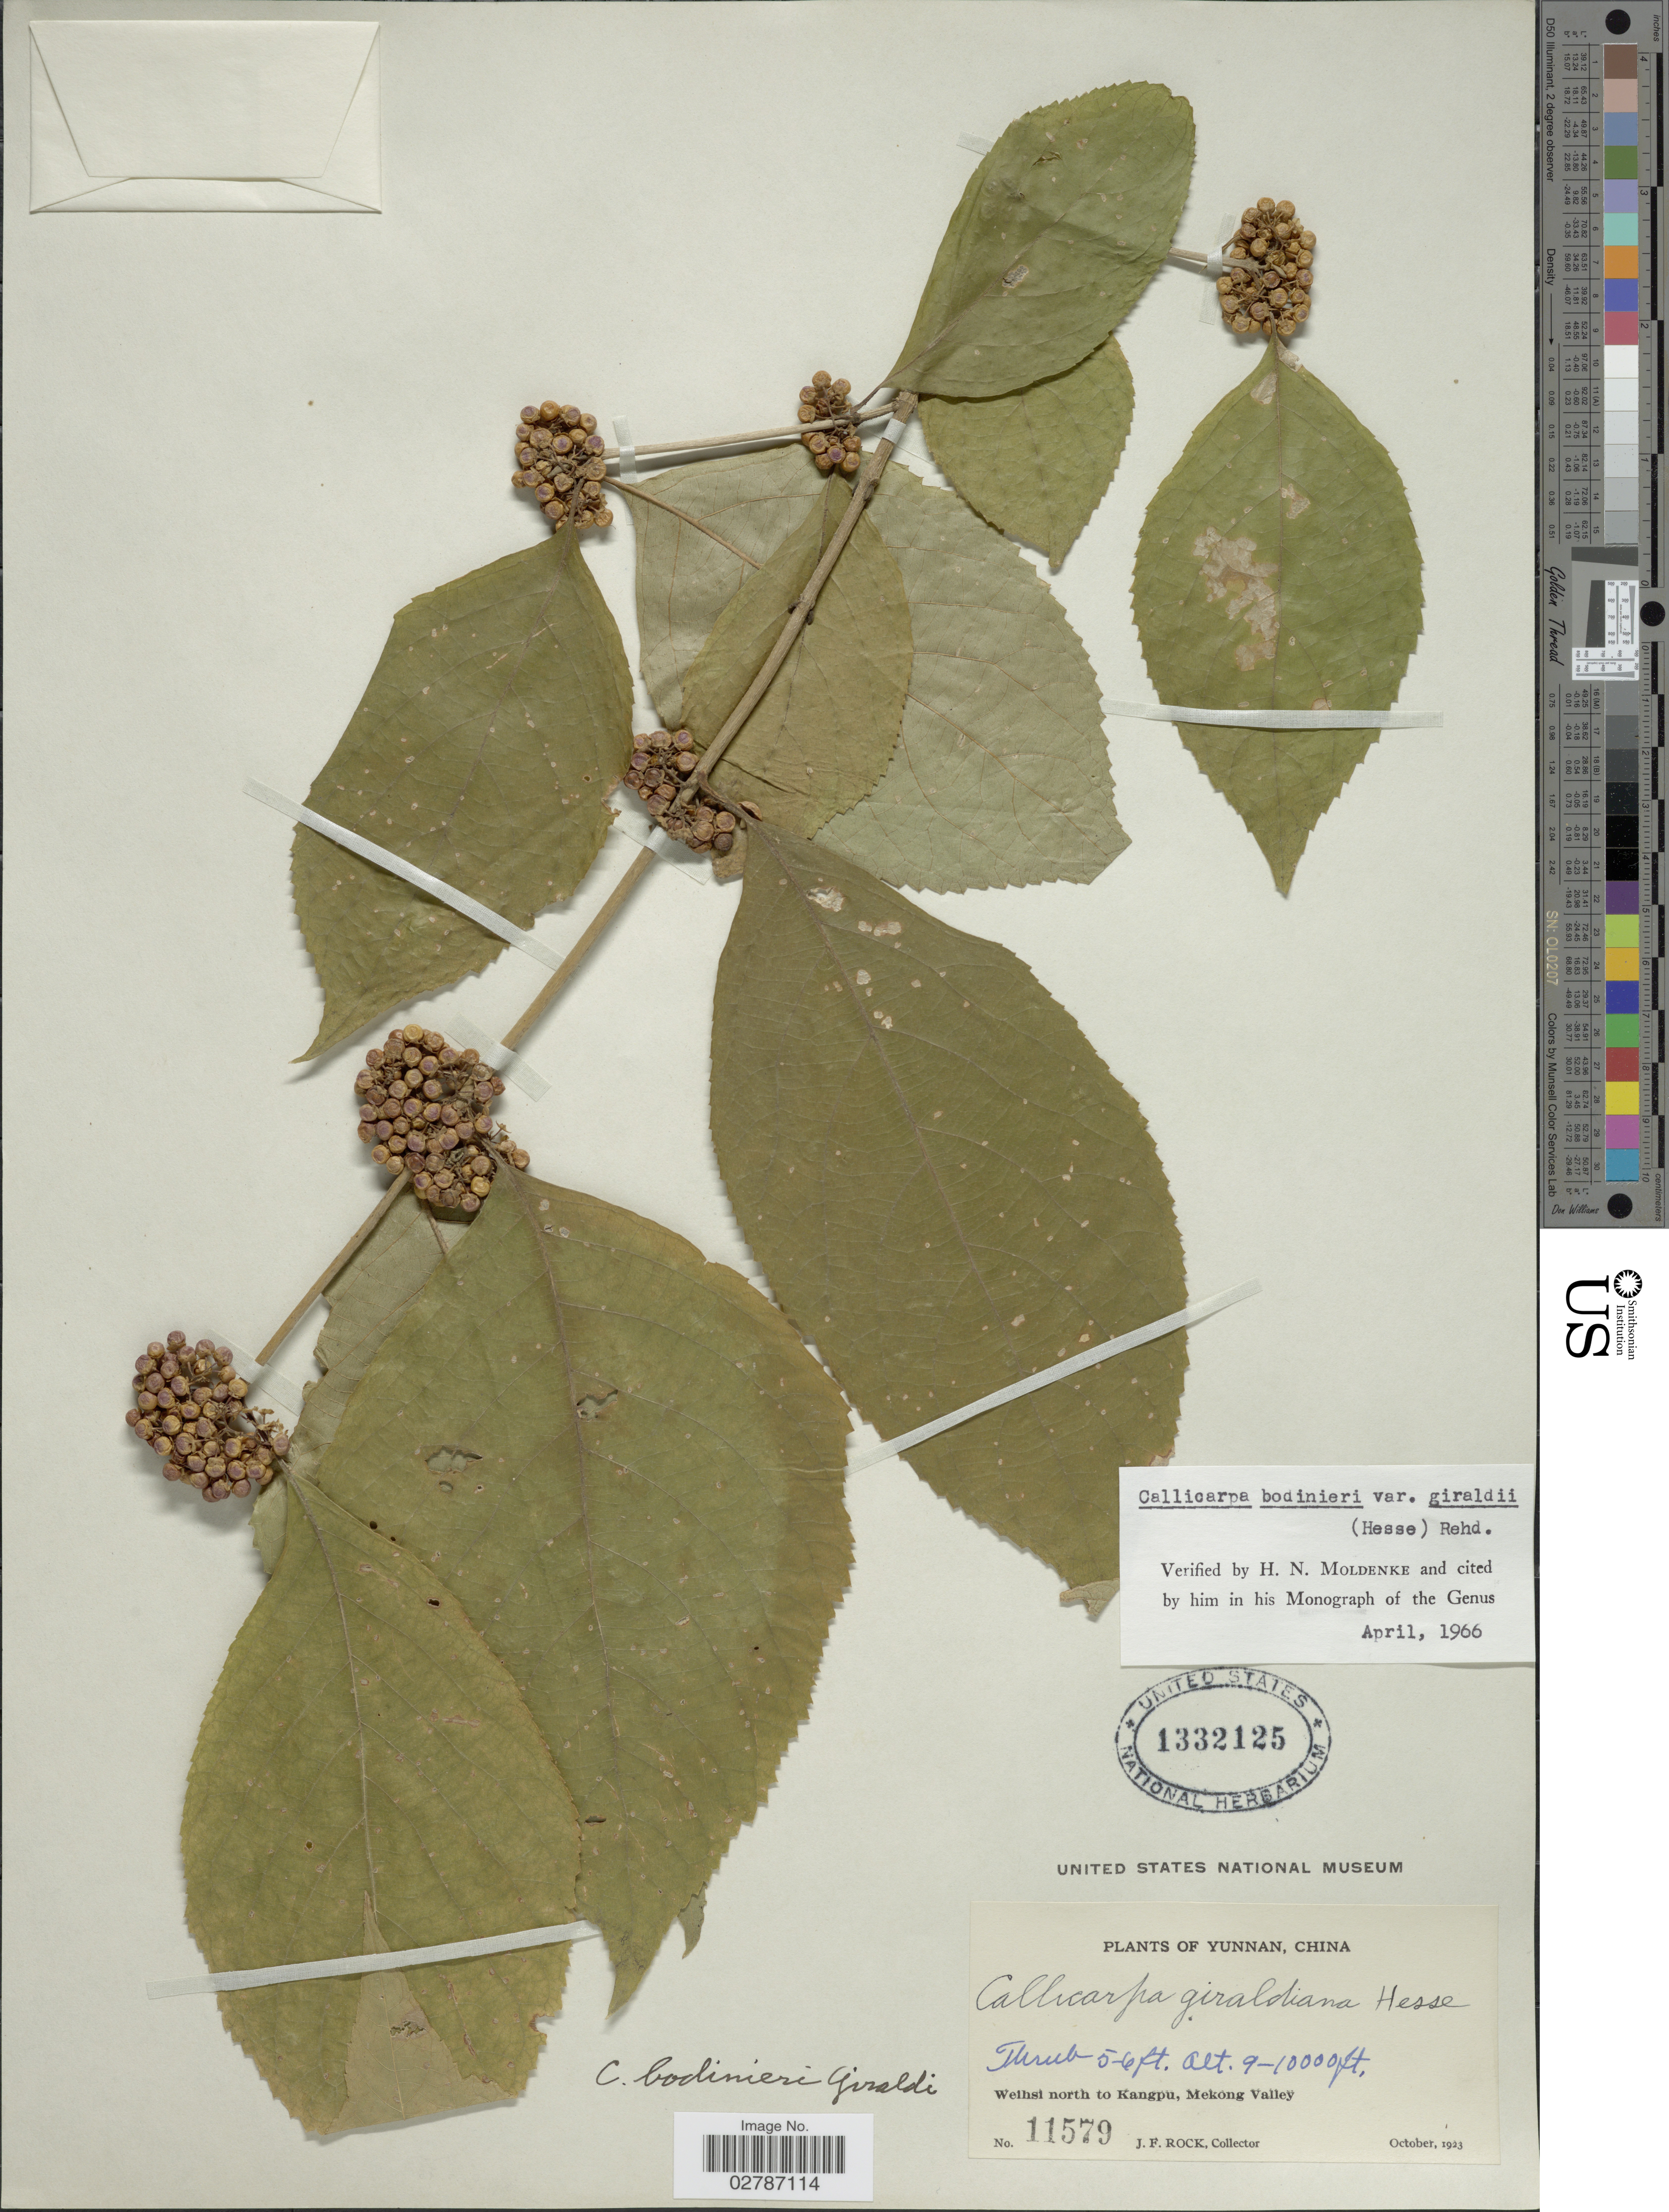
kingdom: Plantae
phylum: Tracheophyta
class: Magnoliopsida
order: Lamiales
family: Lamiaceae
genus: Callicarpa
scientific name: Callicarpa bodinieri var. giraldii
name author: (Hesse ex Rehder) Rehder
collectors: J. Rock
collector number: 11579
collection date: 1923-10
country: China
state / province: Yunnan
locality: Weihsi north to Kangpu, Mekong Valley.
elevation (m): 2743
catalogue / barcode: US 1332125